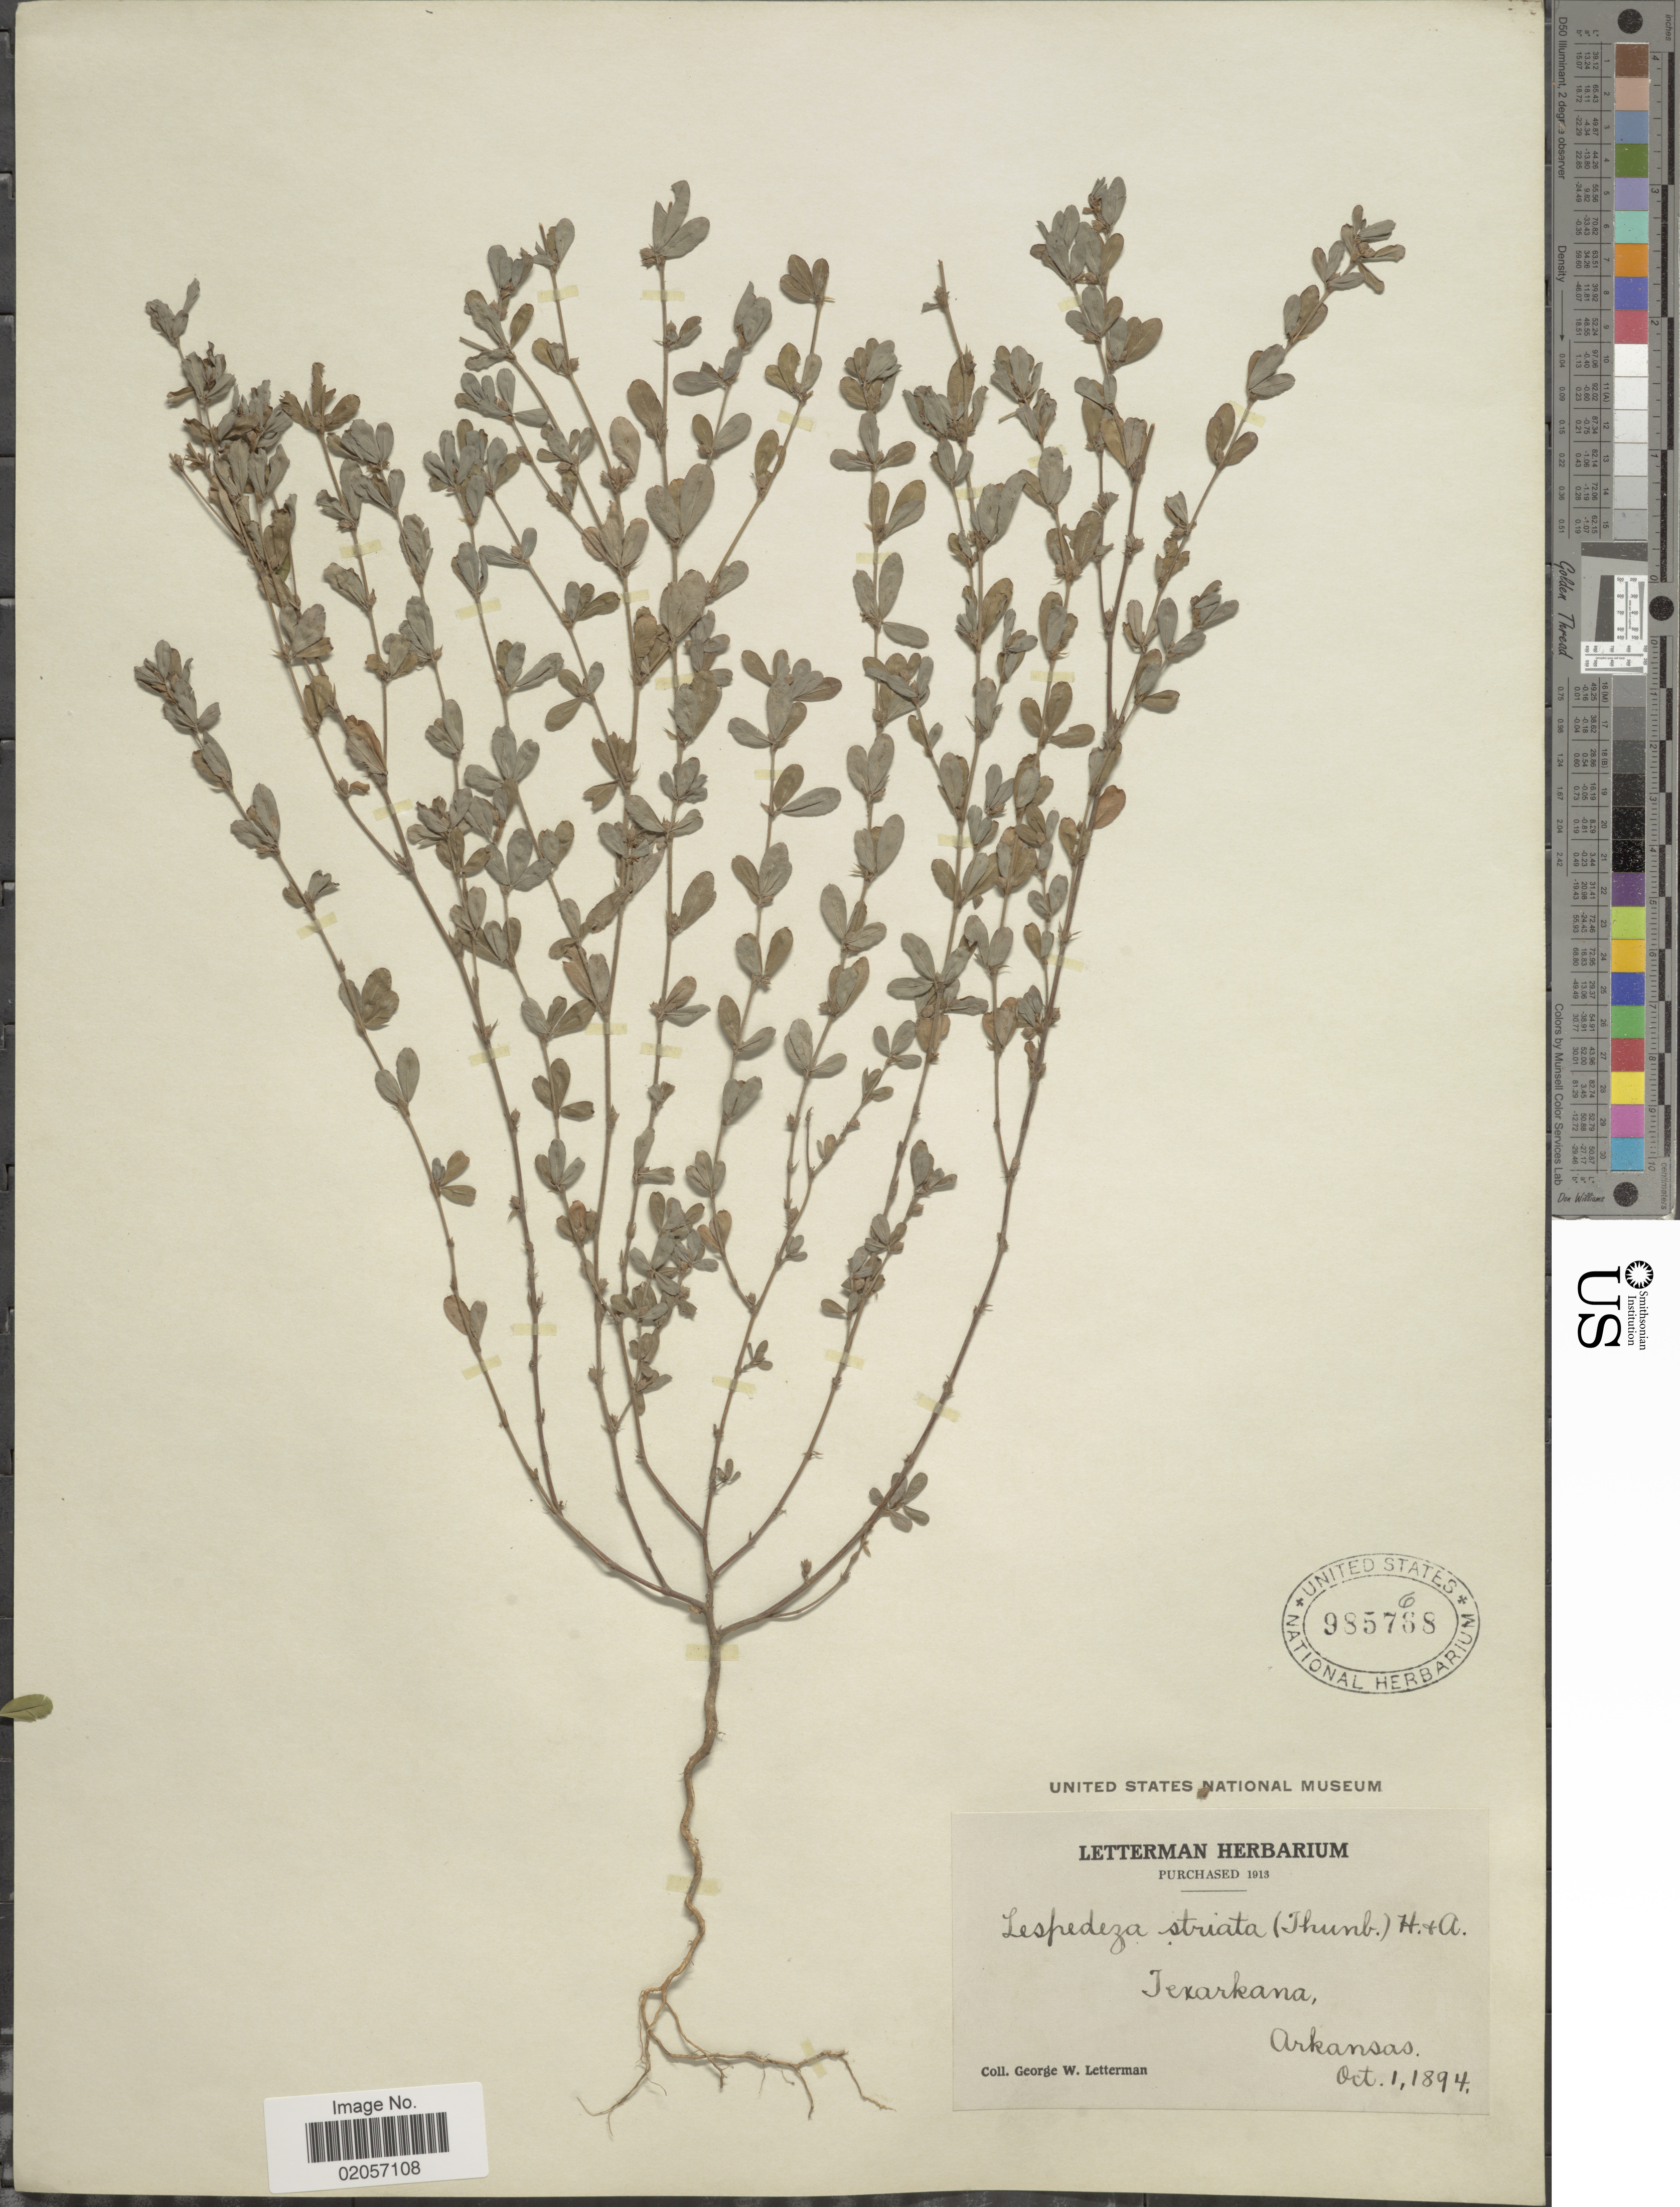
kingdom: Plantae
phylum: Tracheophyta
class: Magnoliopsida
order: Fabales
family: Fabaceae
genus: Kummerowia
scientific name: Kummerowia striata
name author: (Thunb.) Schindl.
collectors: G. W. Letterman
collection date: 1894-10-01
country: United States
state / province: Arkansas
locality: Texarkana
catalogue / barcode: US 985768